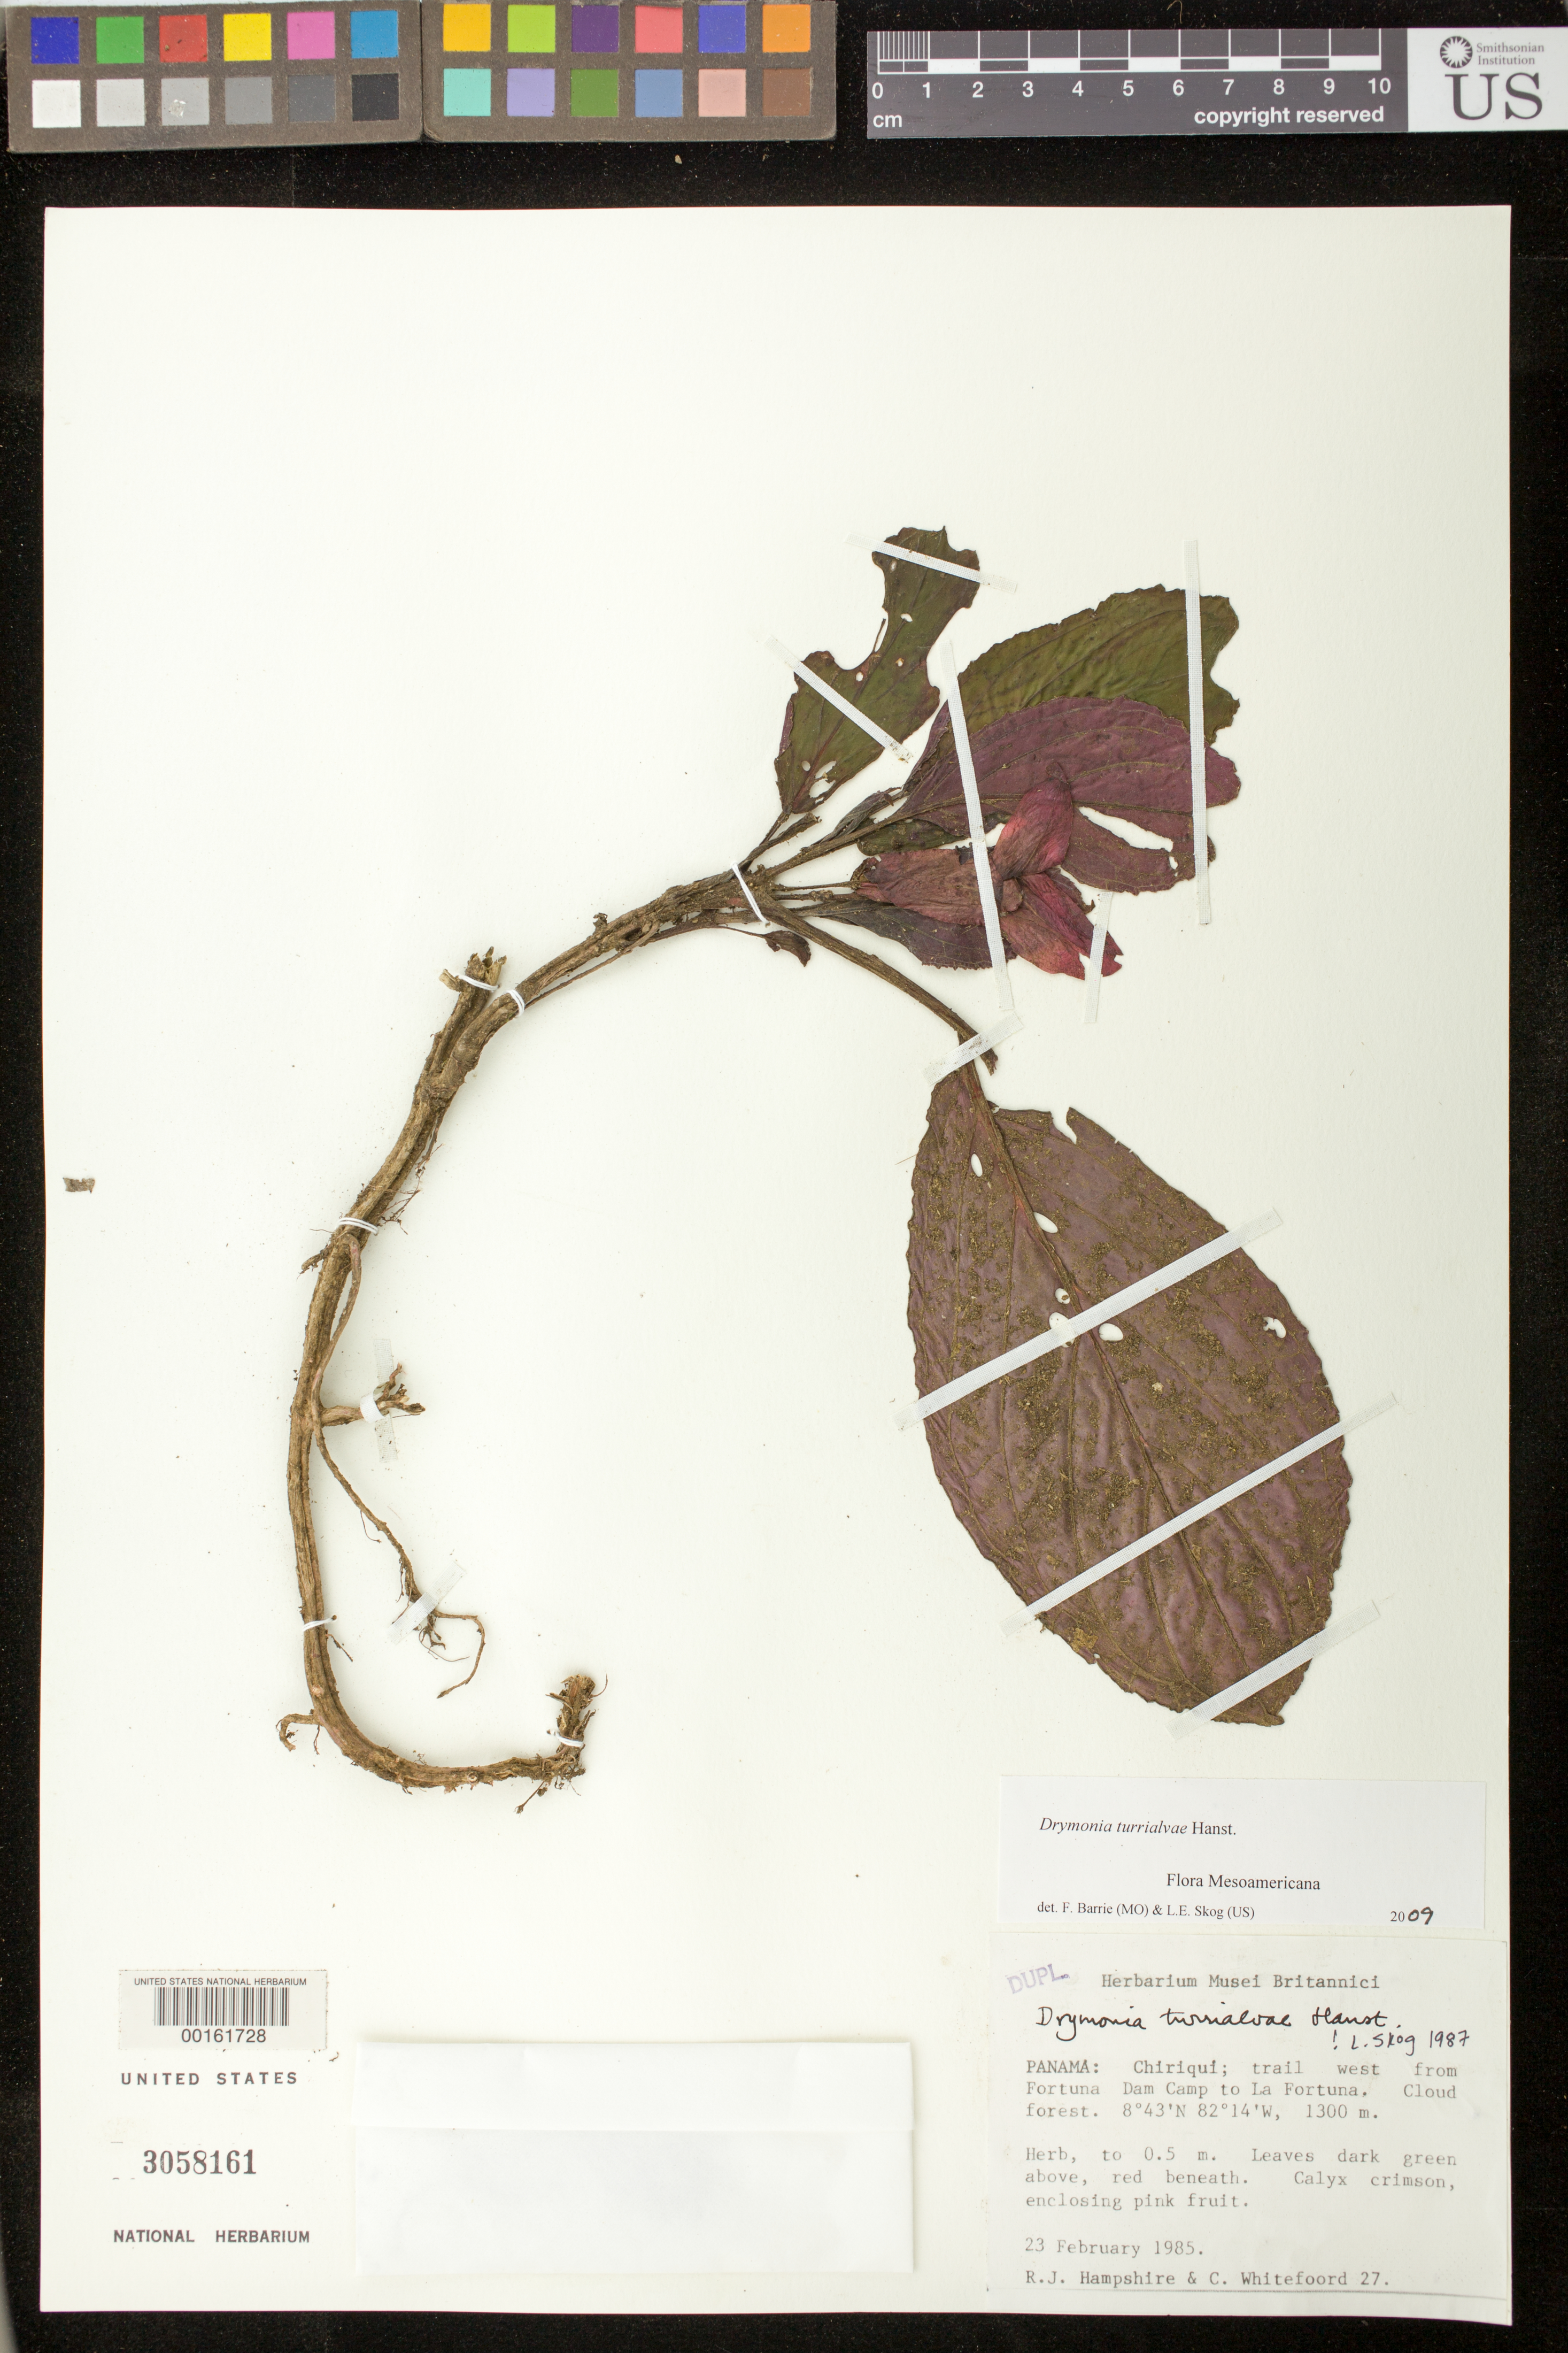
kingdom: Plantae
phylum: Tracheophyta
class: Magnoliopsida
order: Lamiales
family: Gesneriaceae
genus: Drymonia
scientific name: Drymonia turrialvae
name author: Hanst.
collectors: R. Hampshire & C. Whitefoord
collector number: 27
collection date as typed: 23 Feb 1985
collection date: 1985-02-23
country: Panama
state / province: Chiriquí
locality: Trail W from Fortuna Dam camp to La Fortuna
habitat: Cloud forest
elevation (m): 1300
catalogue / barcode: US 3058161